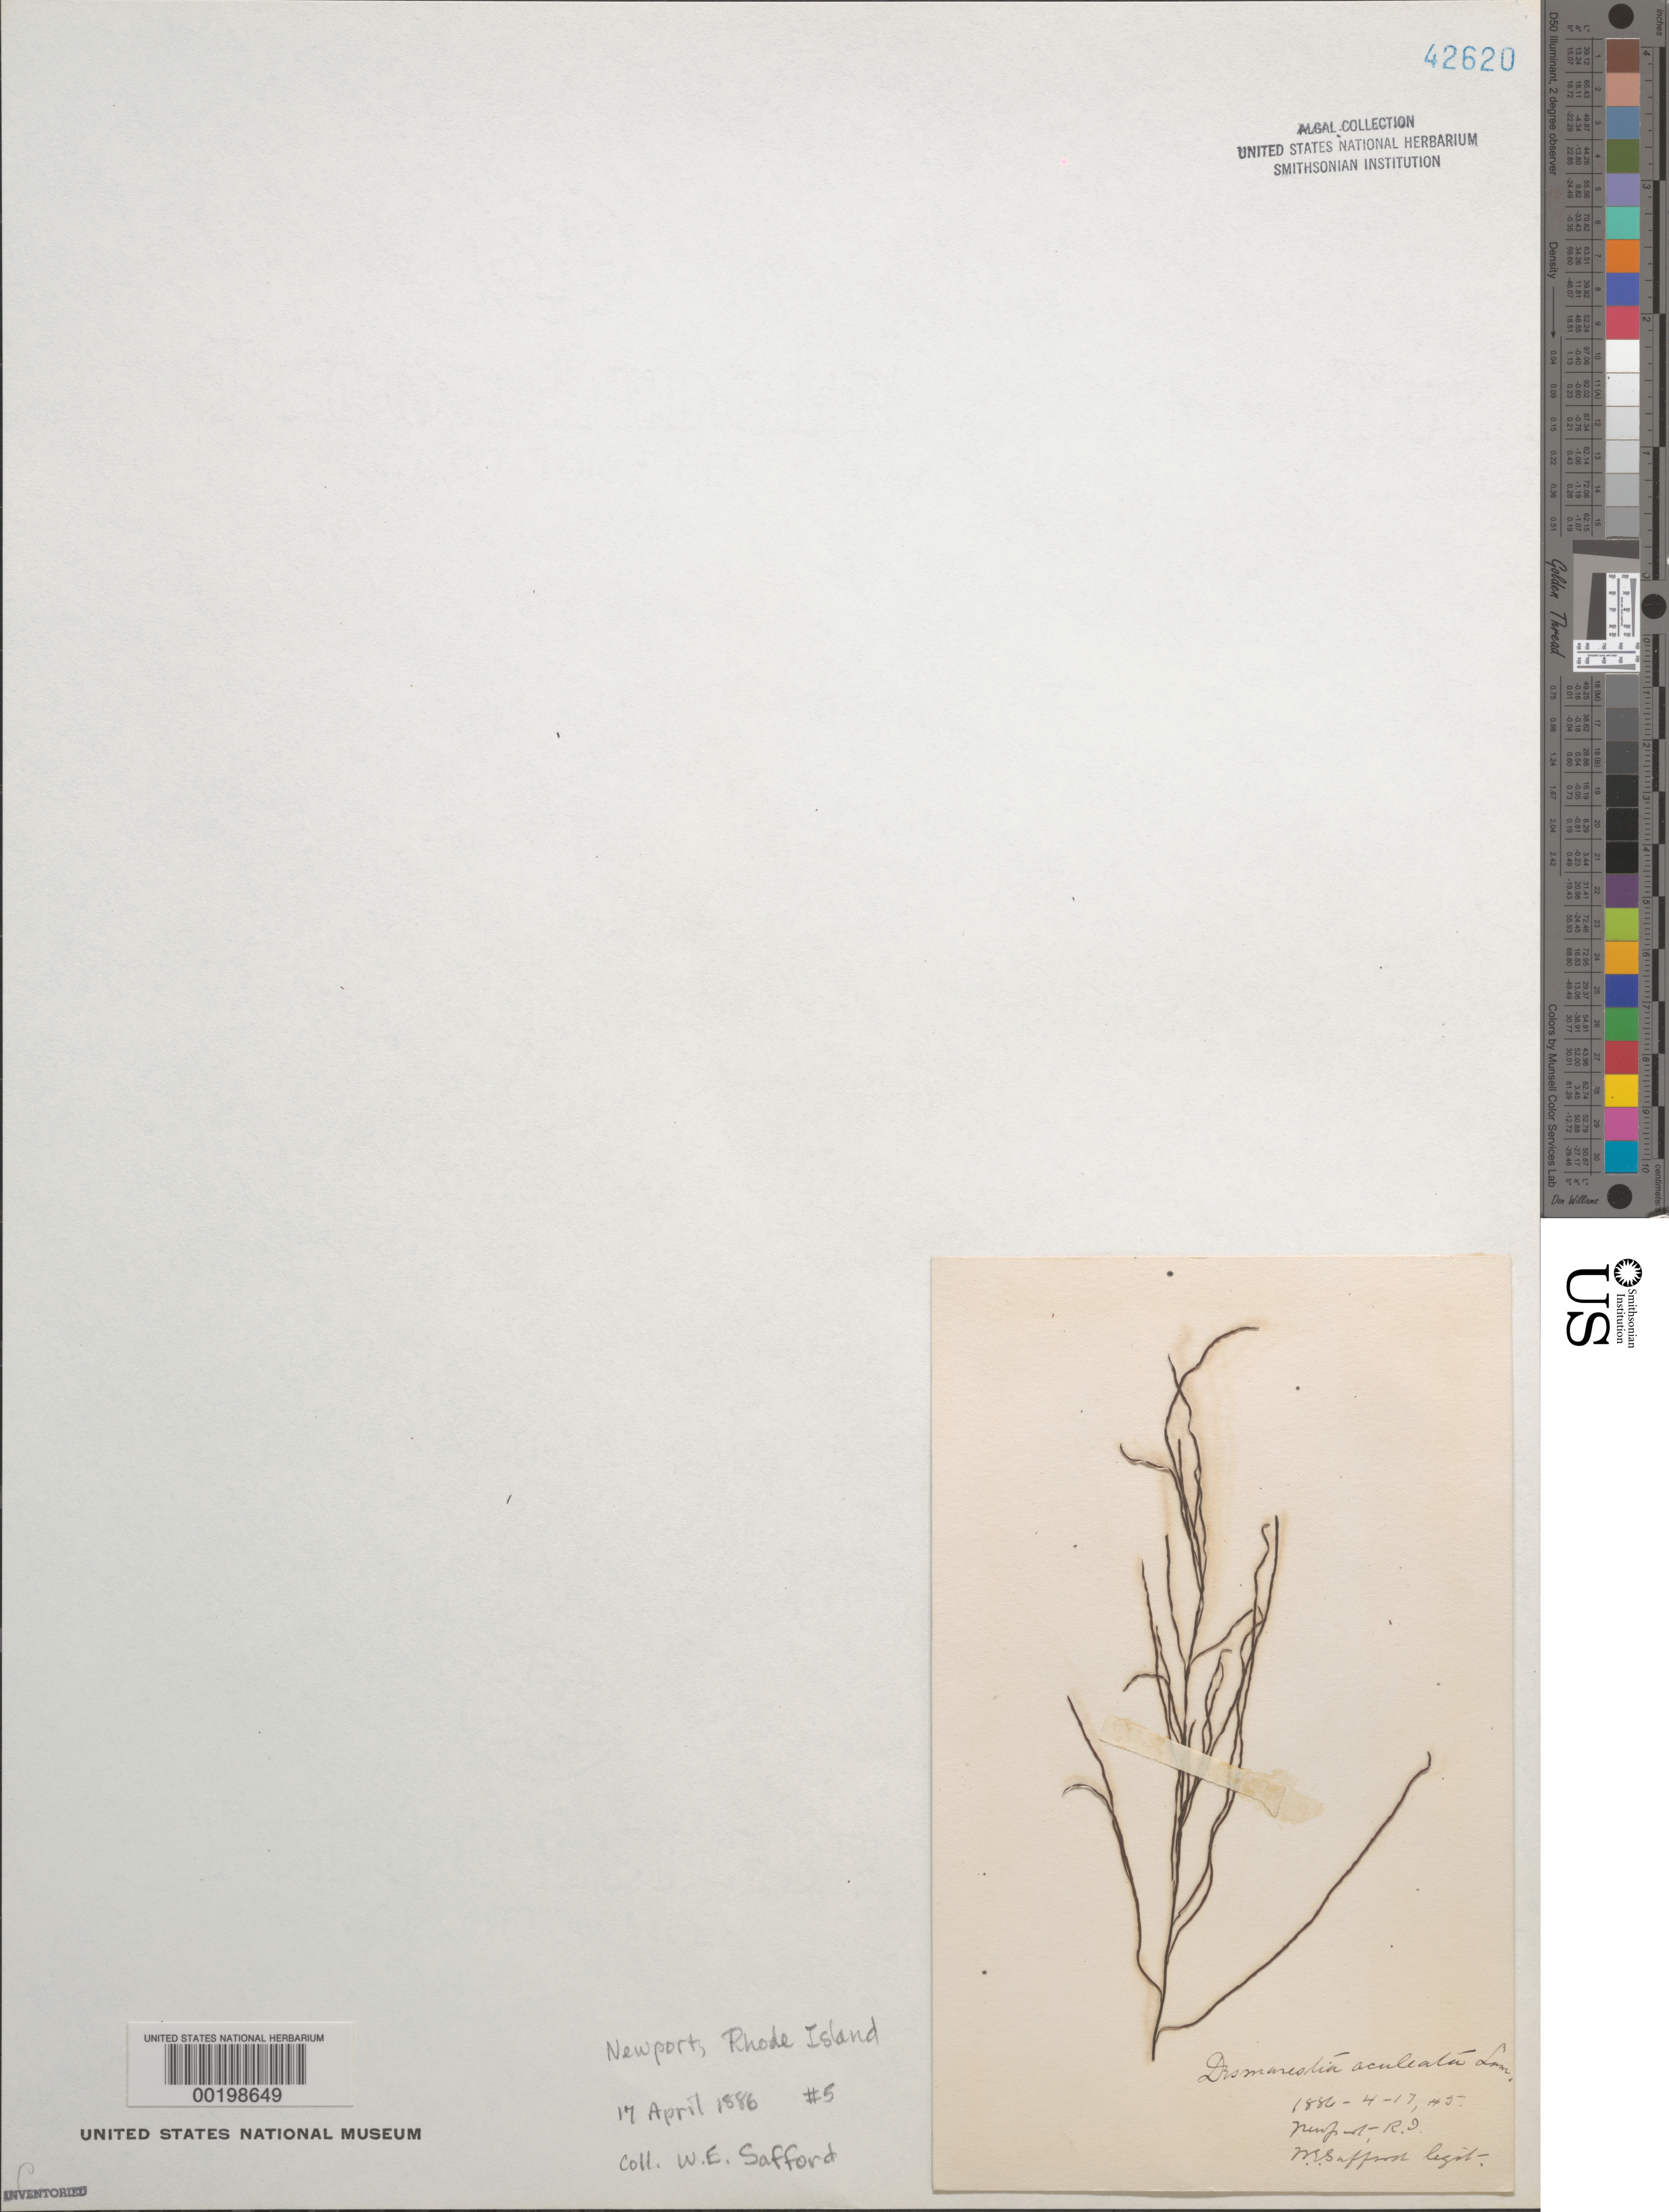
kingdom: Chromista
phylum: Ochrophyta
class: Phaeophyceae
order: Desmarestiales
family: Desmarestiaceae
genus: Desmarestia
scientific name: Desmarestia aculeata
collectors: W. E. Safford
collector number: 5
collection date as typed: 17 Apr 1886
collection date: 1886-04-17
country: United States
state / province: Rhode Island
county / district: Newport County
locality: Newport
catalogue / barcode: US 42620